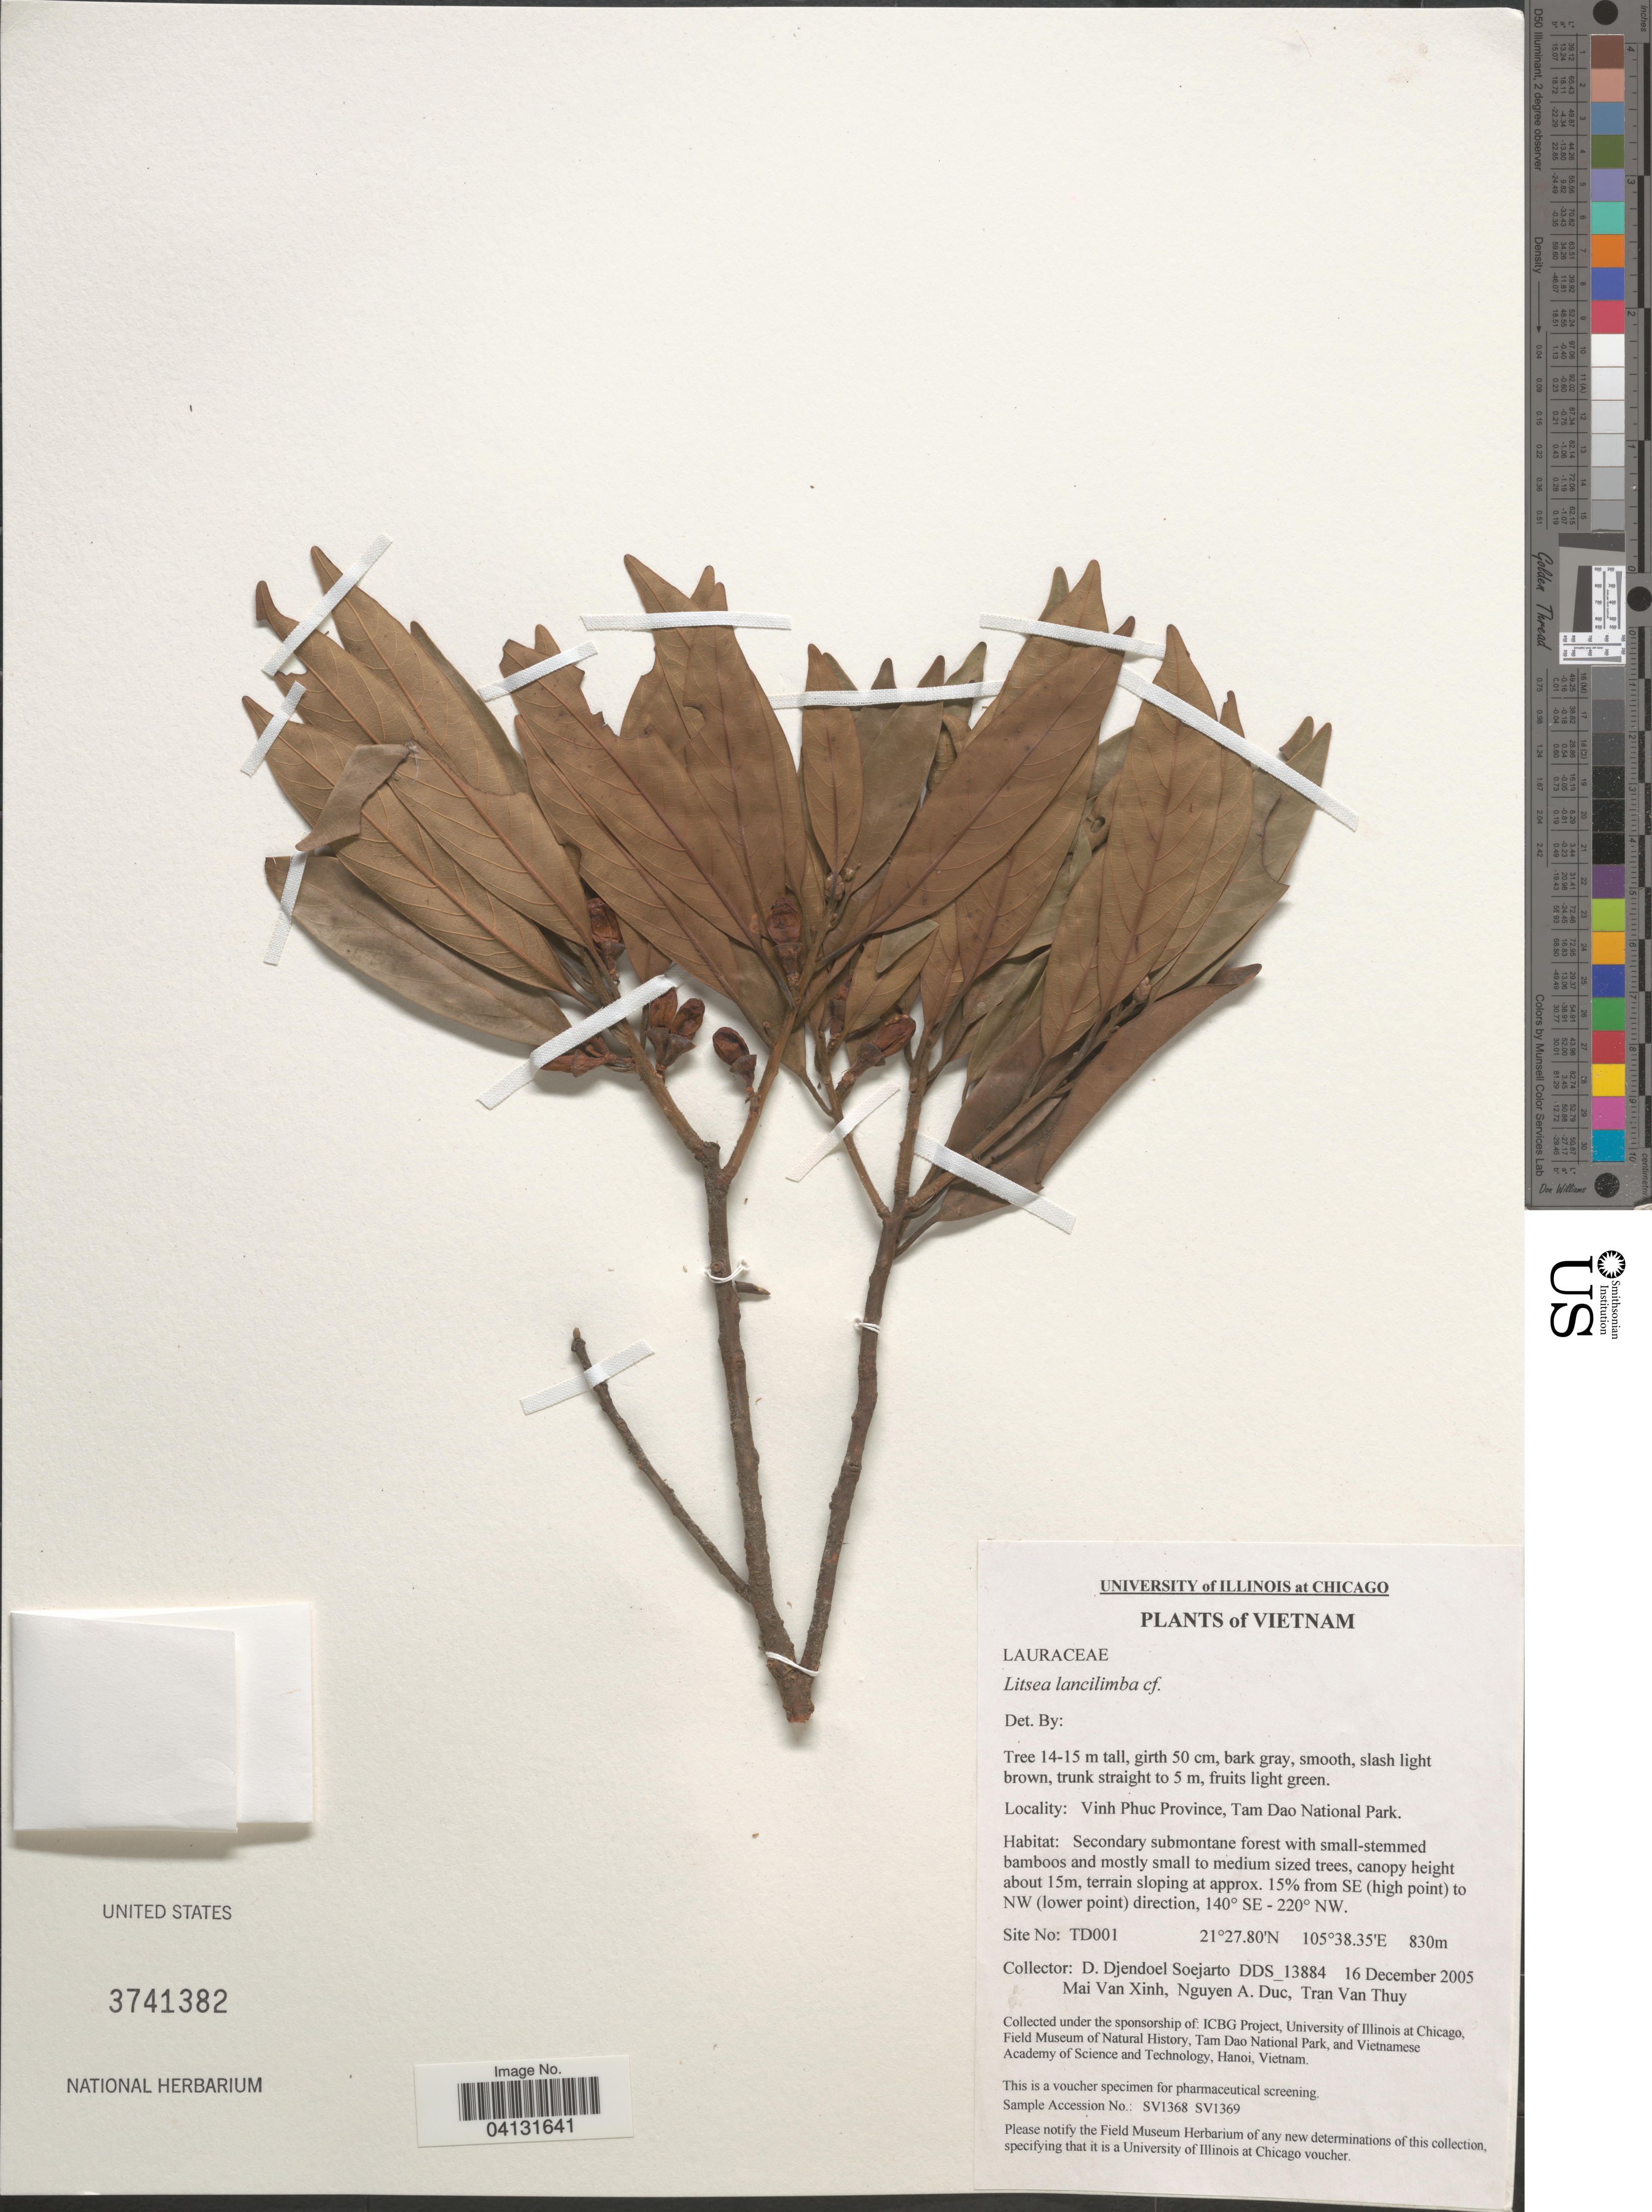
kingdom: Plantae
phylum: Tracheophyta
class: Magnoliopsida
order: Laurales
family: Lauraceae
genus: Litsea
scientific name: Litsea lancilimba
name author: Merr.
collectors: D. D. Soejarto, M. Xinh, N. Duc & T. Thuy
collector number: DDS13884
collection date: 2005-12-16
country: Vietnam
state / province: Vinh Phuc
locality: Tam Dao National Park. Terrain sloping at approx. 15% from SE (high point) to NW (lower point) direction, 140° SE-220° NW. Site No: TD001.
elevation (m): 830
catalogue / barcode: US 3741382